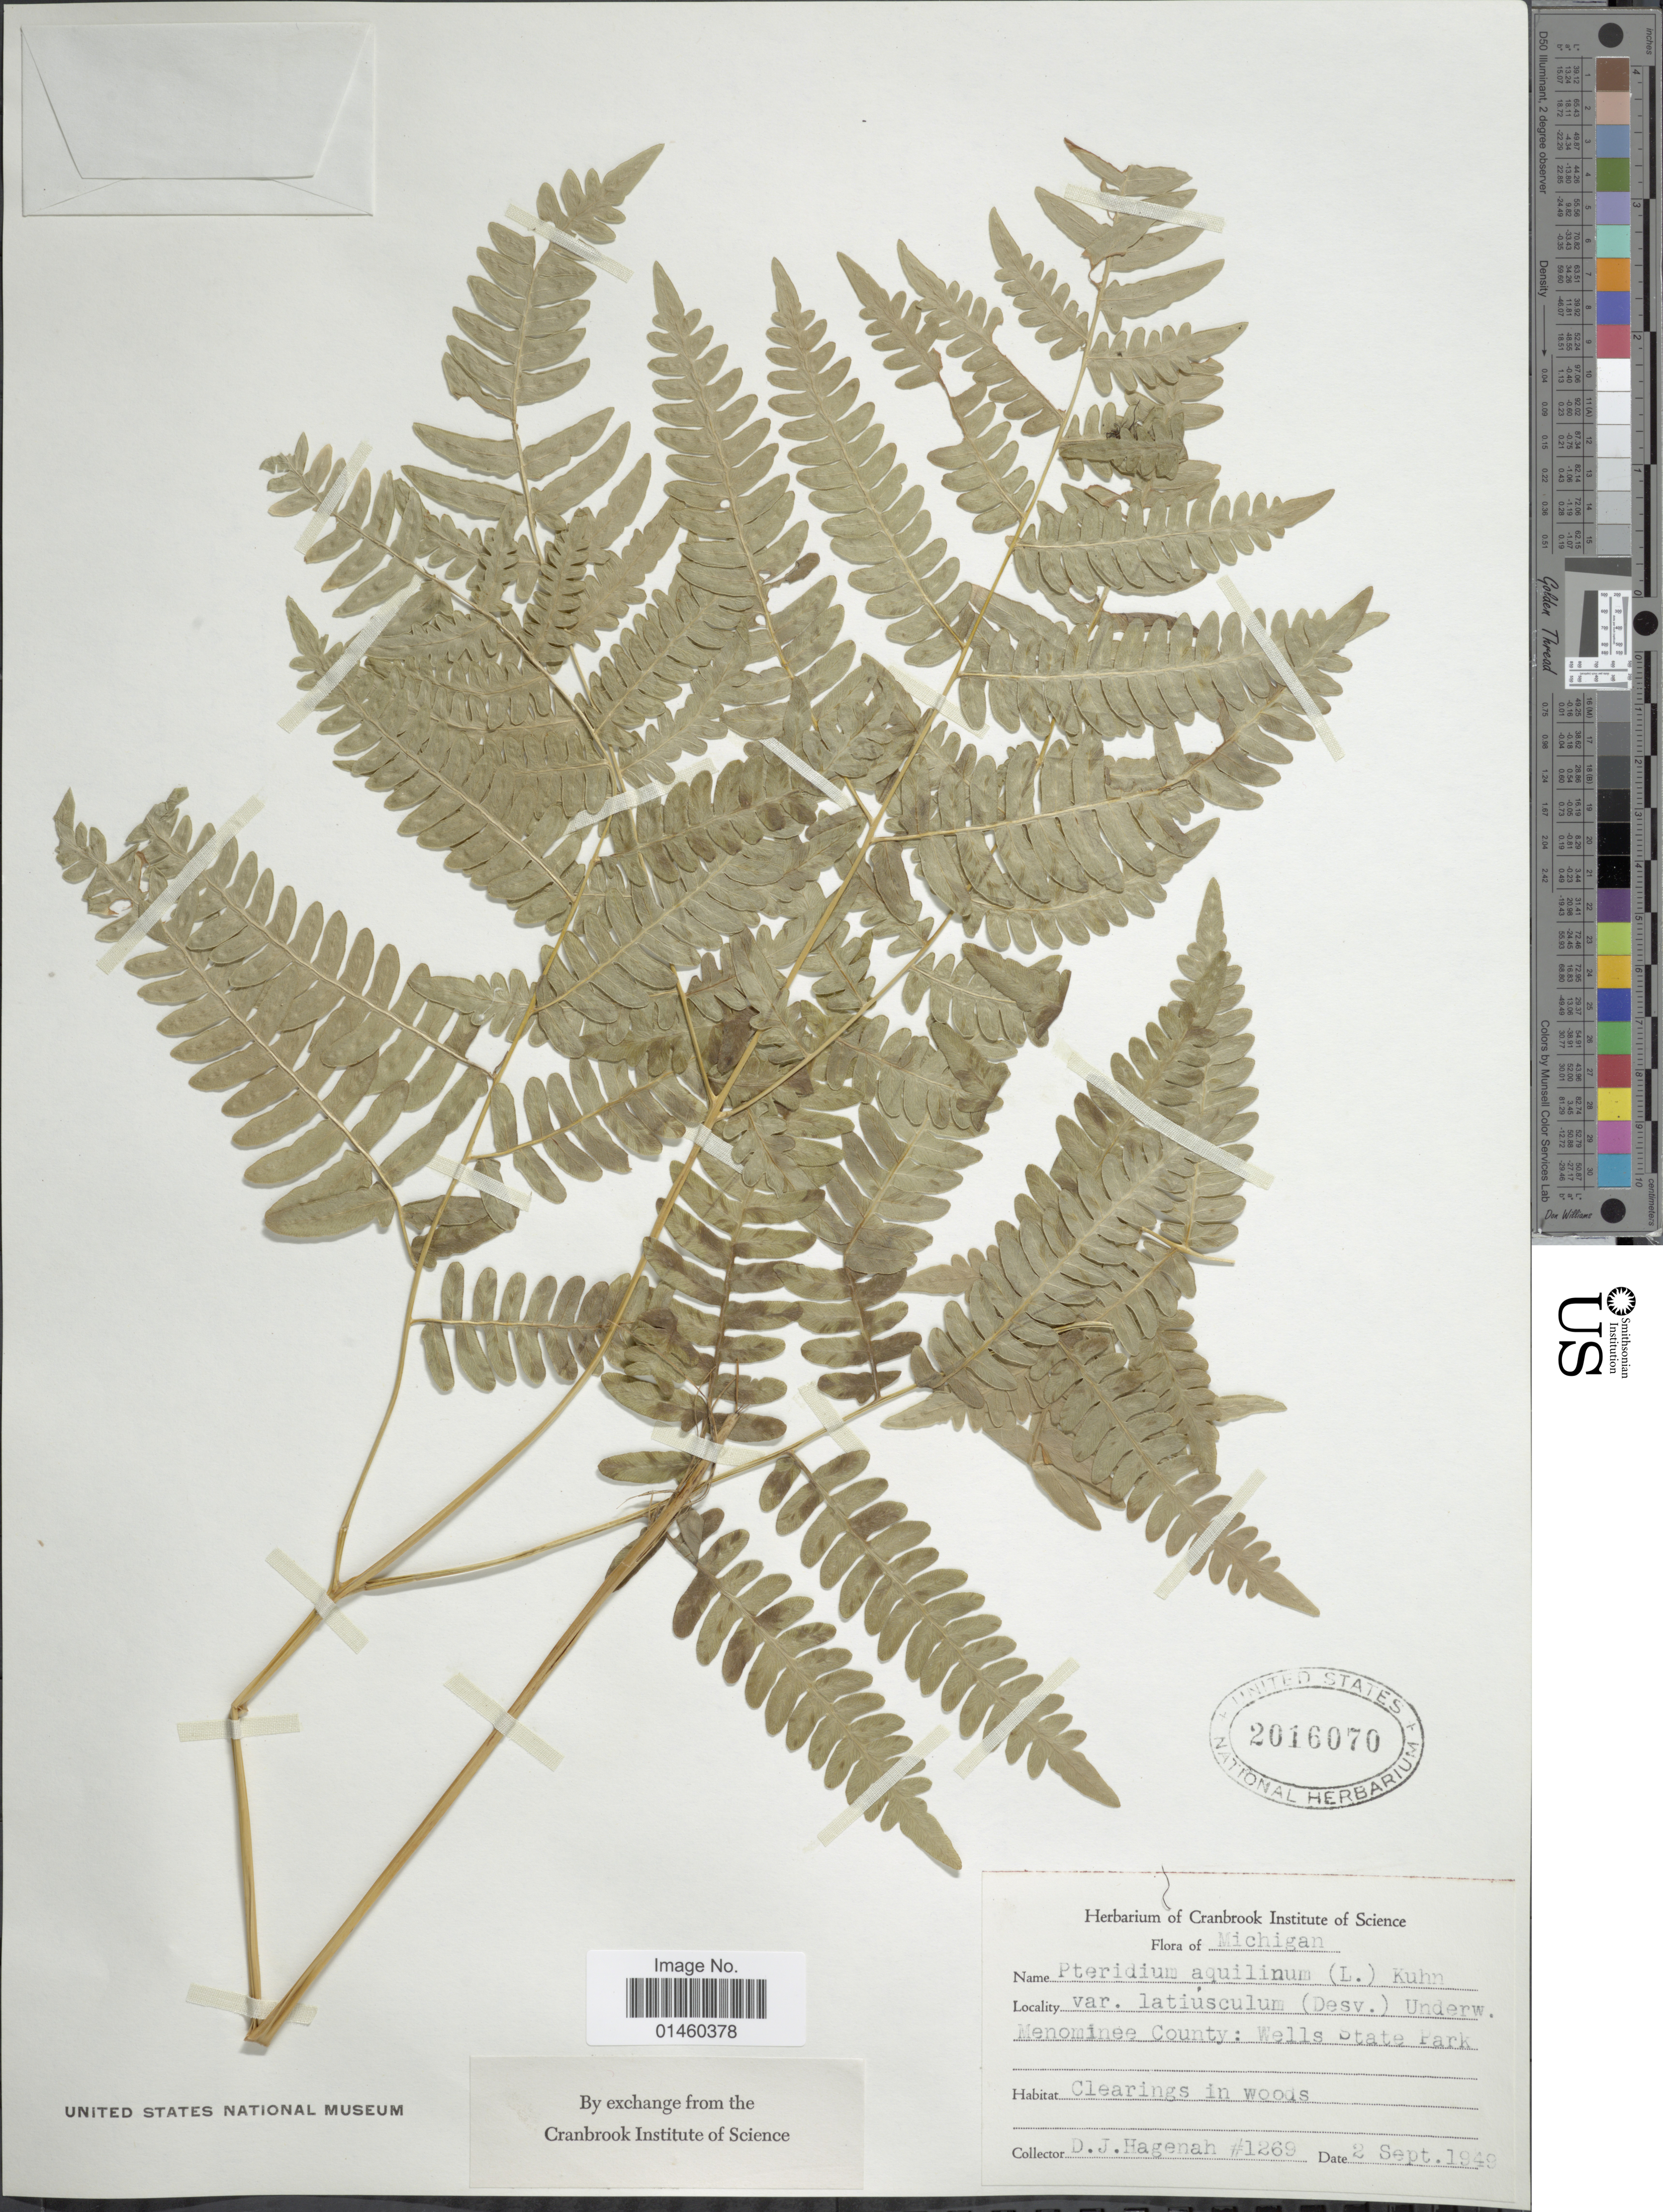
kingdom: Plantae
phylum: Tracheophyta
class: Polypodiopsida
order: Polypodiales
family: Dennstaedtiaceae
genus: Pteridium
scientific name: Pteridium aquilinum var. latiusculum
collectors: D. Hagenah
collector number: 1269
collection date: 1949-09-02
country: United States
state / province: Michigan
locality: Menominee County: Wells State Park.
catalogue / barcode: US 2016070